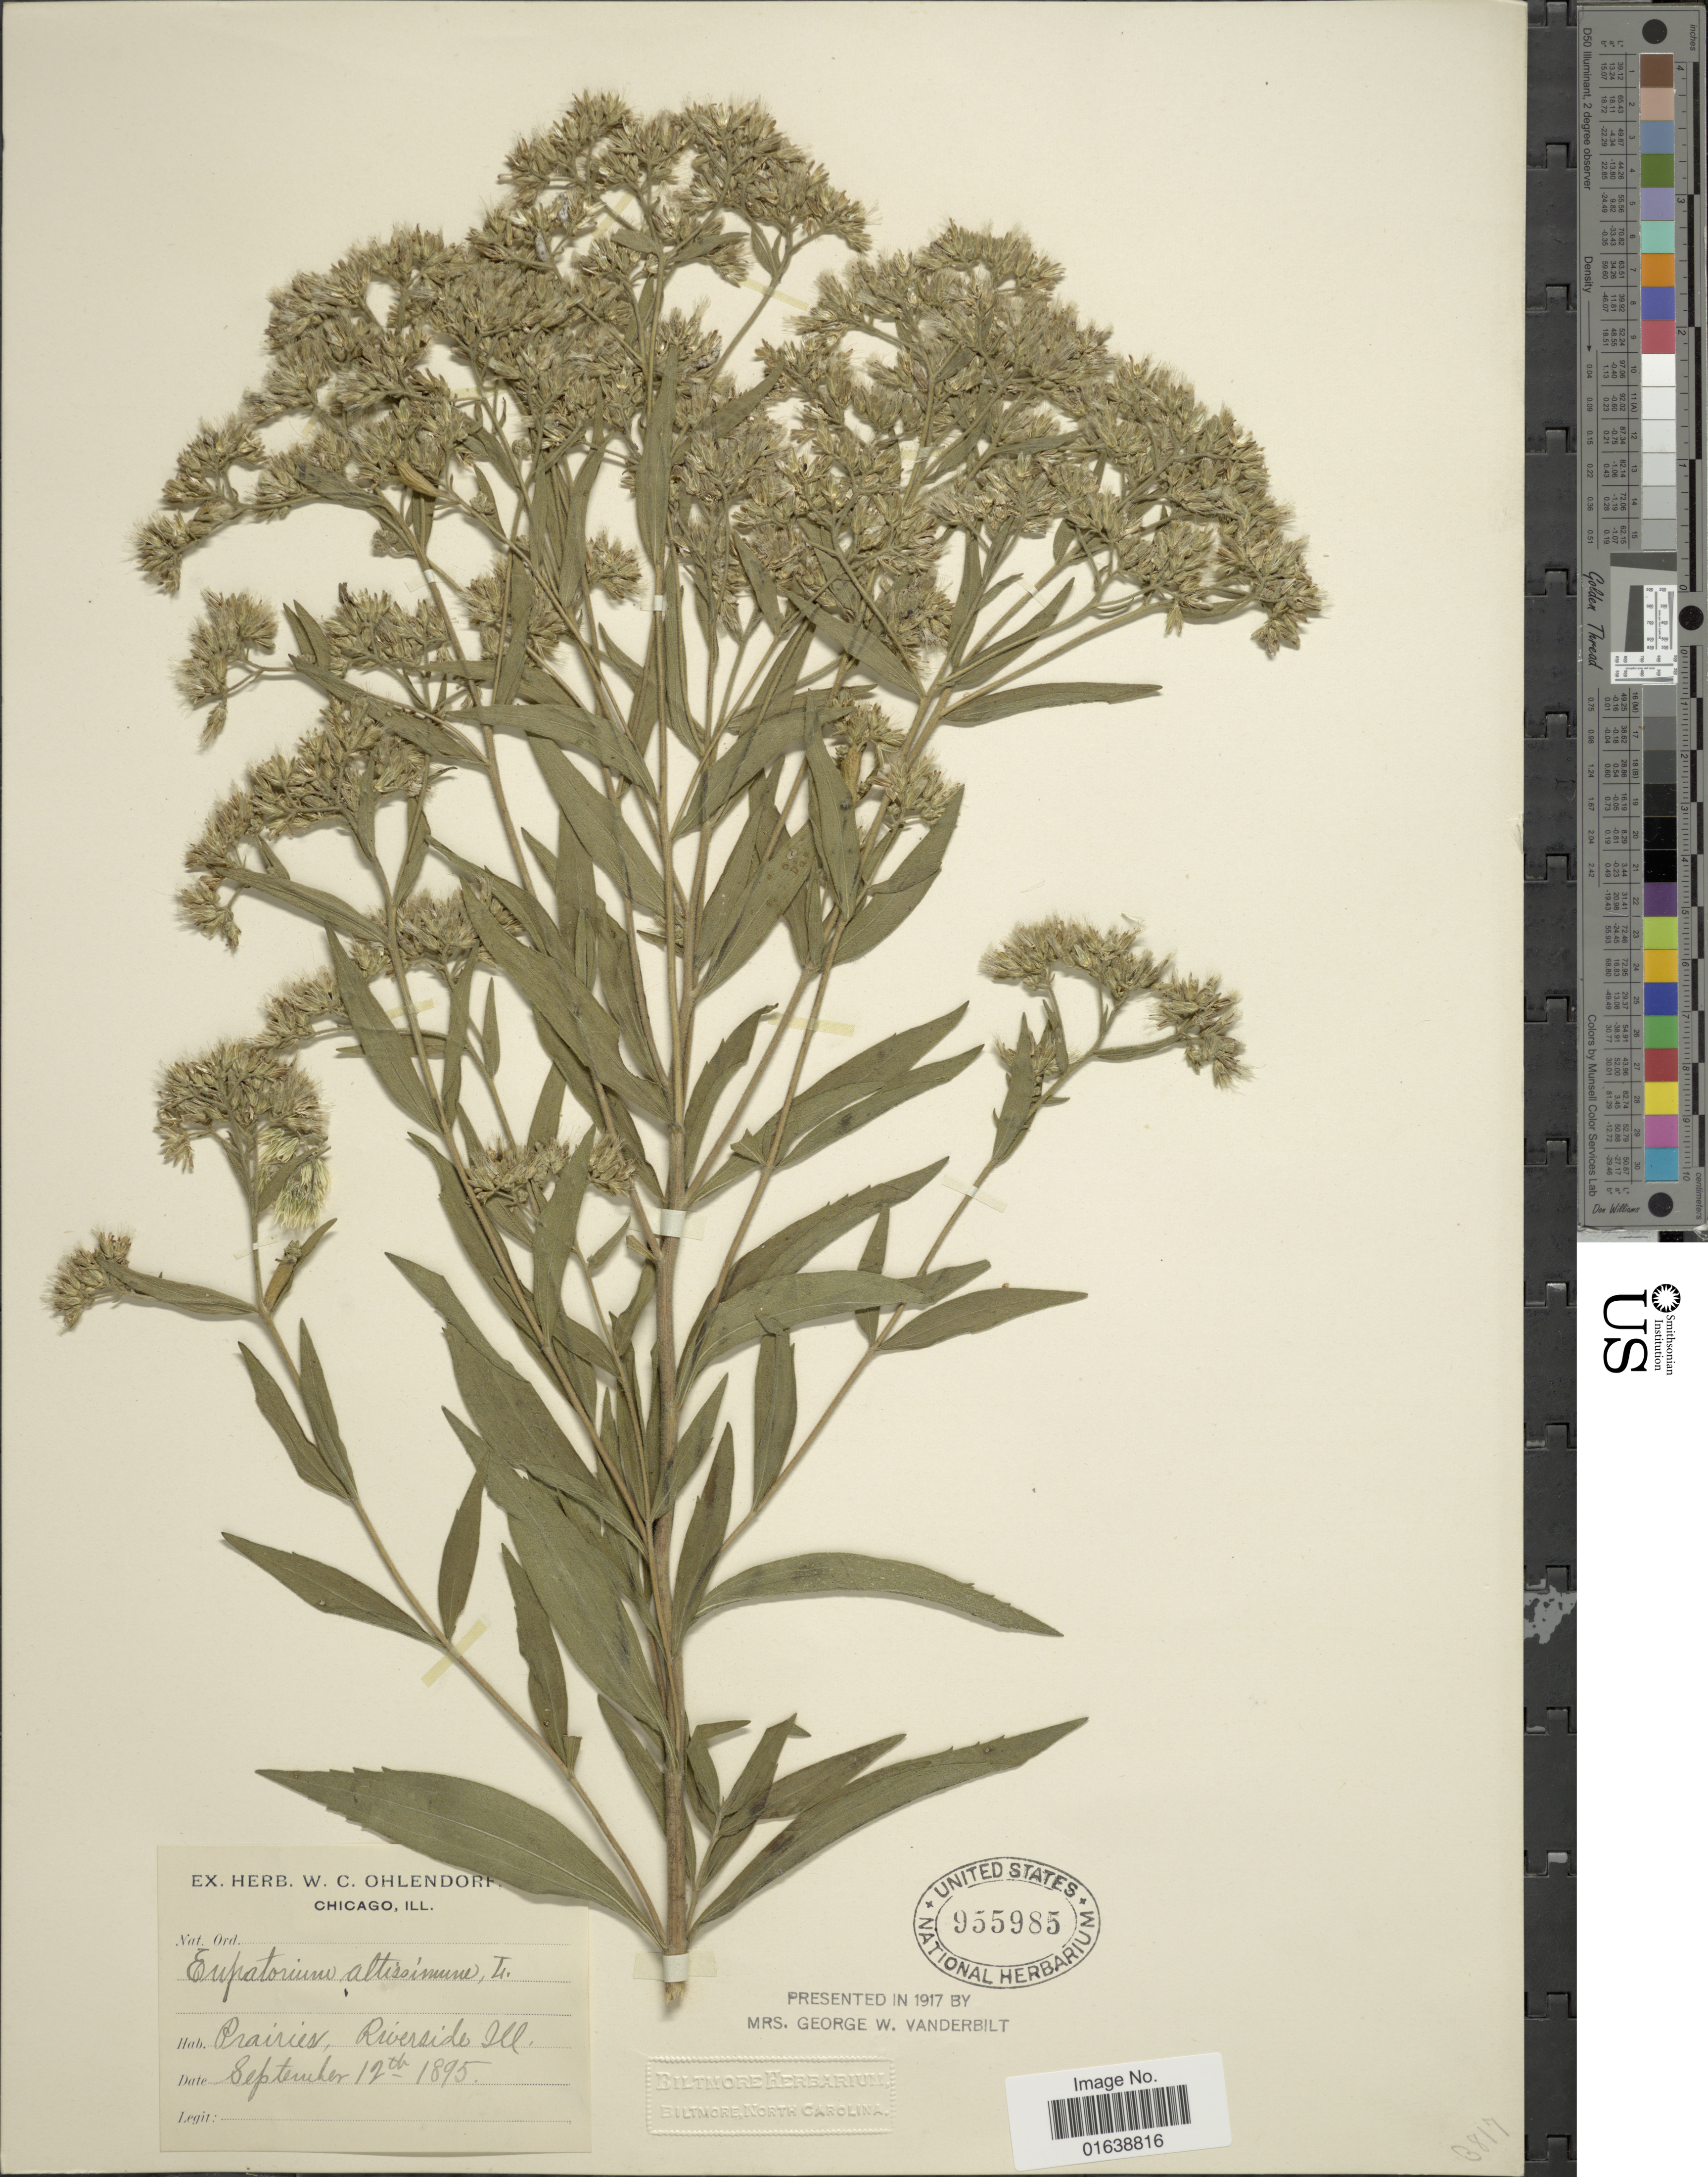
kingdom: Plantae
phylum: Tracheophyta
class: Magnoliopsida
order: Asterales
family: Asteraceae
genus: Eupatorium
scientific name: Eupatorium altissimum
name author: L.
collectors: ex herb. W. C. Ohlendorf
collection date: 1895-09-12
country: United States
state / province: Illinois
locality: Chicago, Ill. Prairies, Riverside Ill.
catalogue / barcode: US 955985